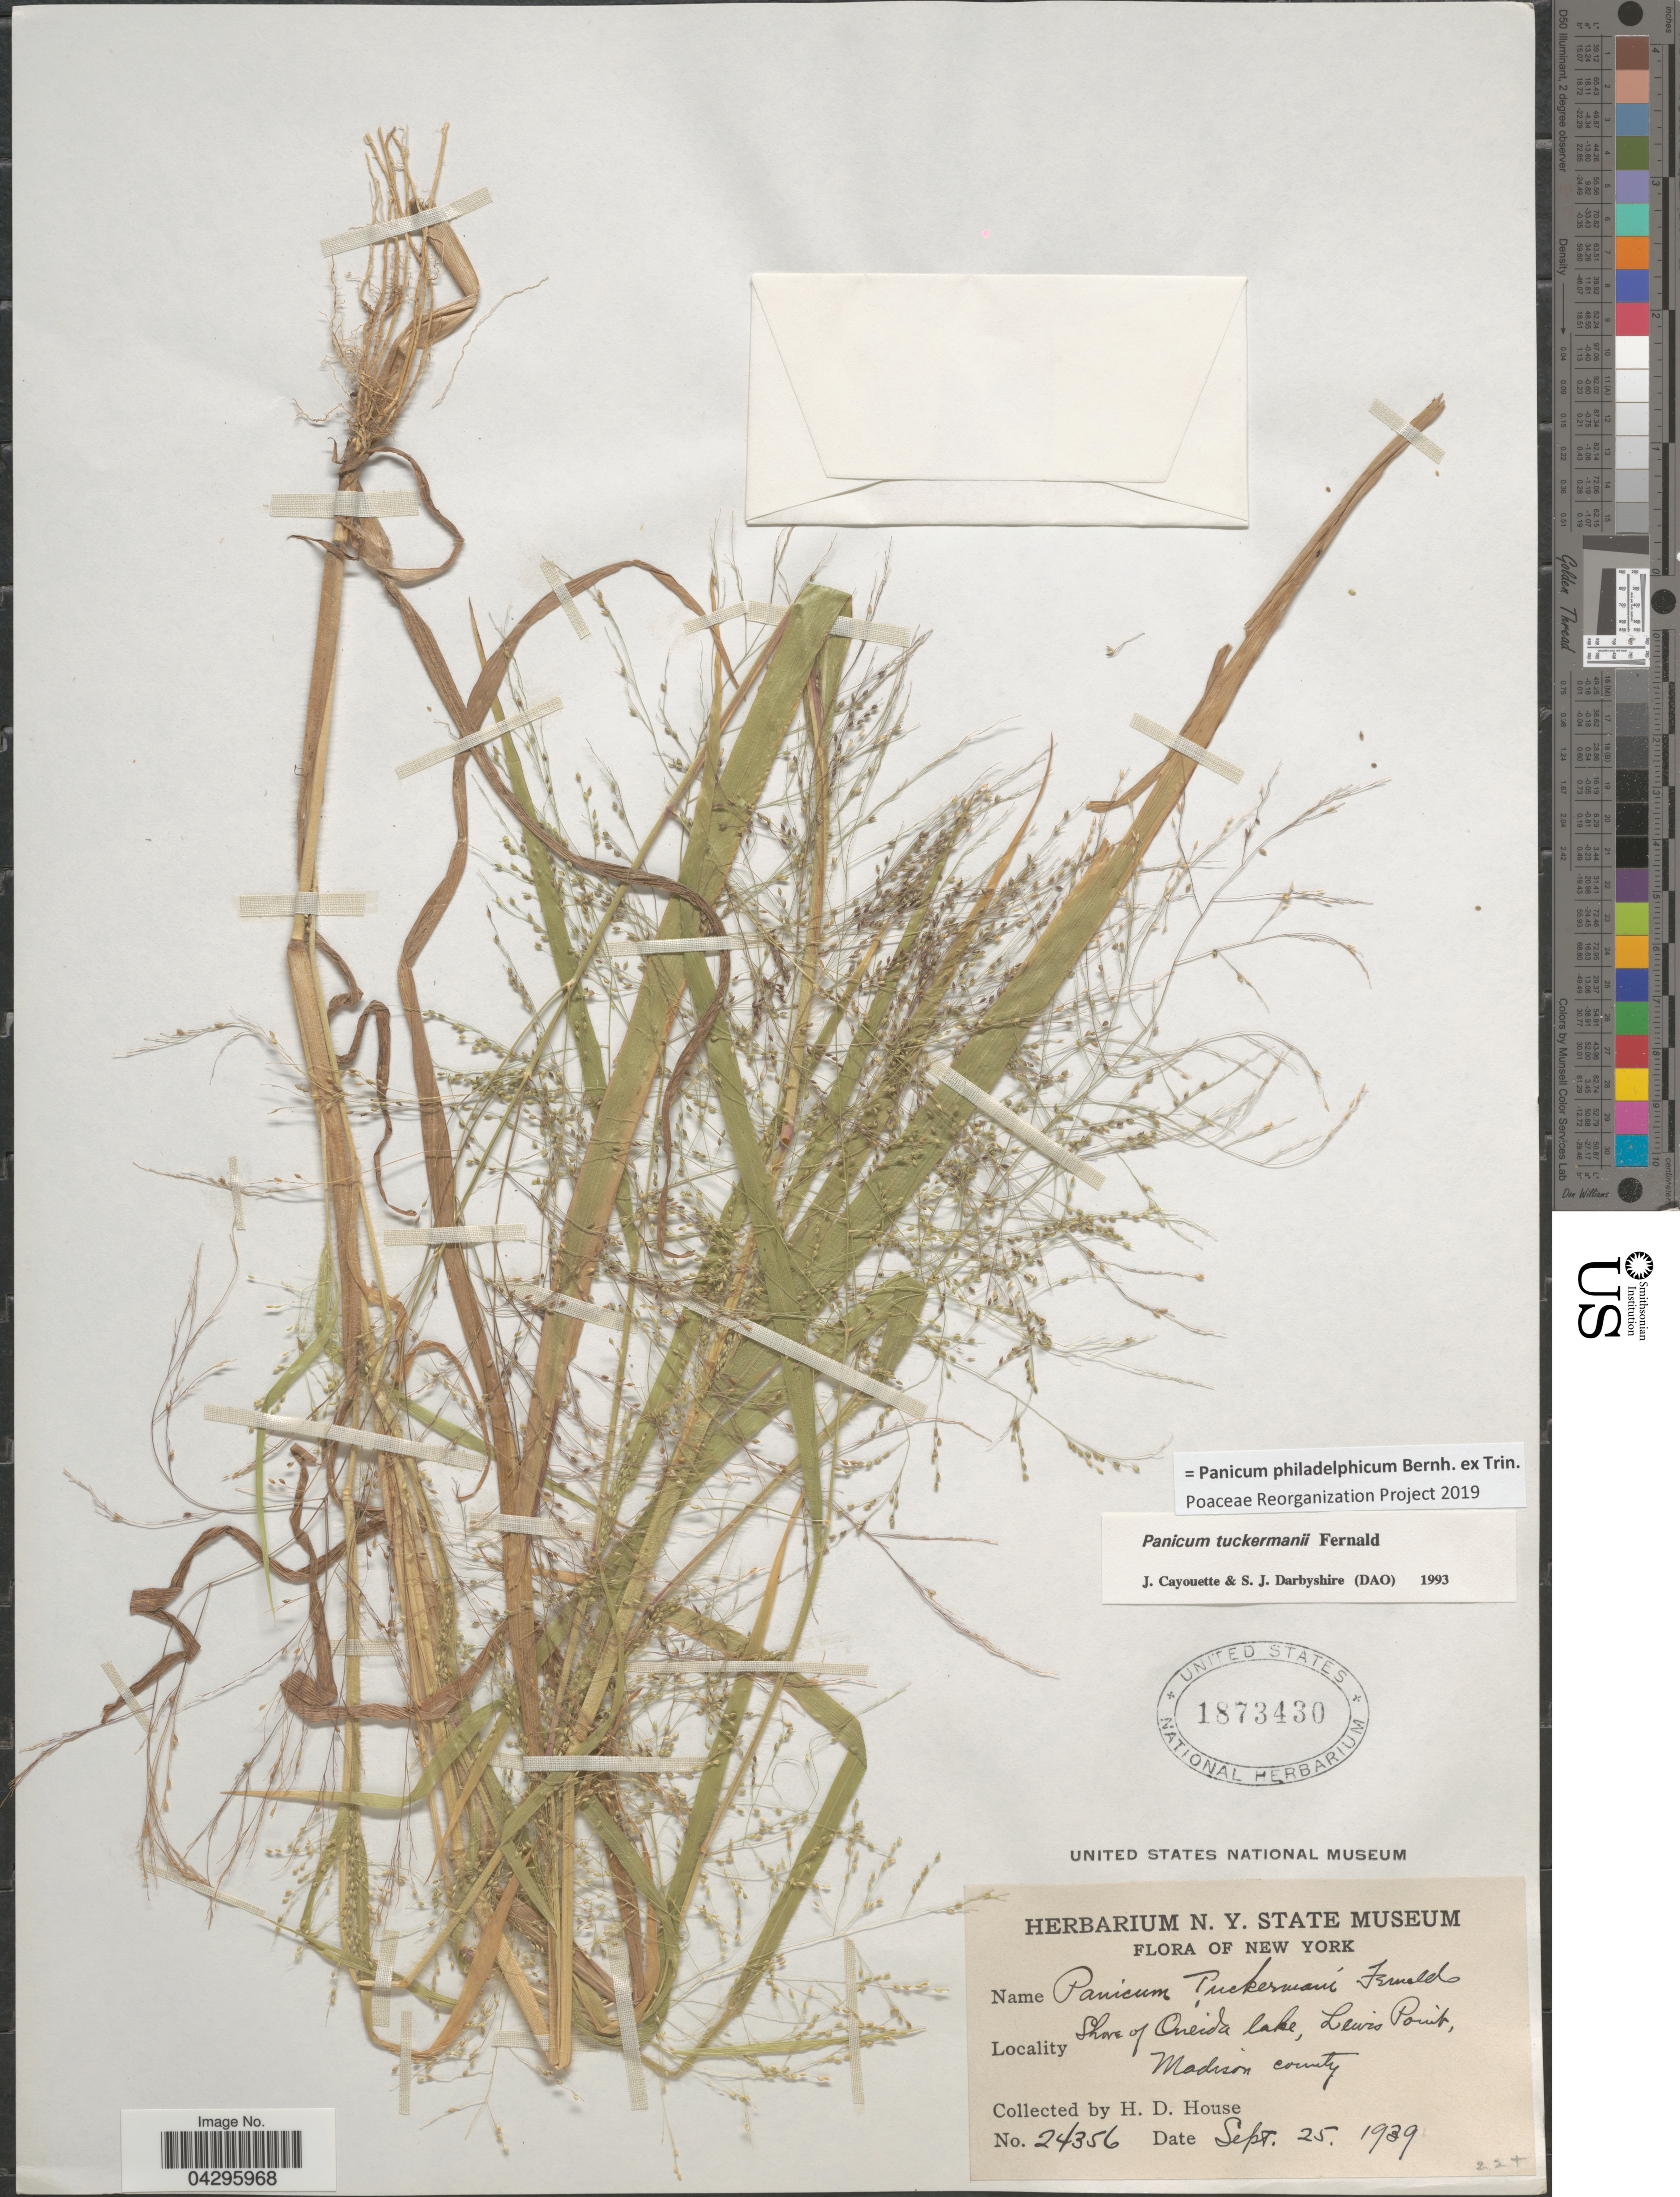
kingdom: Plantae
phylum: Tracheophyta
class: Liliopsida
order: Poales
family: Poaceae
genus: Panicum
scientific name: Panicum philadelphicum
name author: Bernh. ex Trin.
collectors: H. D. House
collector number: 24356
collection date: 1939-09-25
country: United States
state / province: New York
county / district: Oneida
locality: Shore of Oneida lake, Lewis Point, Madison County.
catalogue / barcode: US 1873430